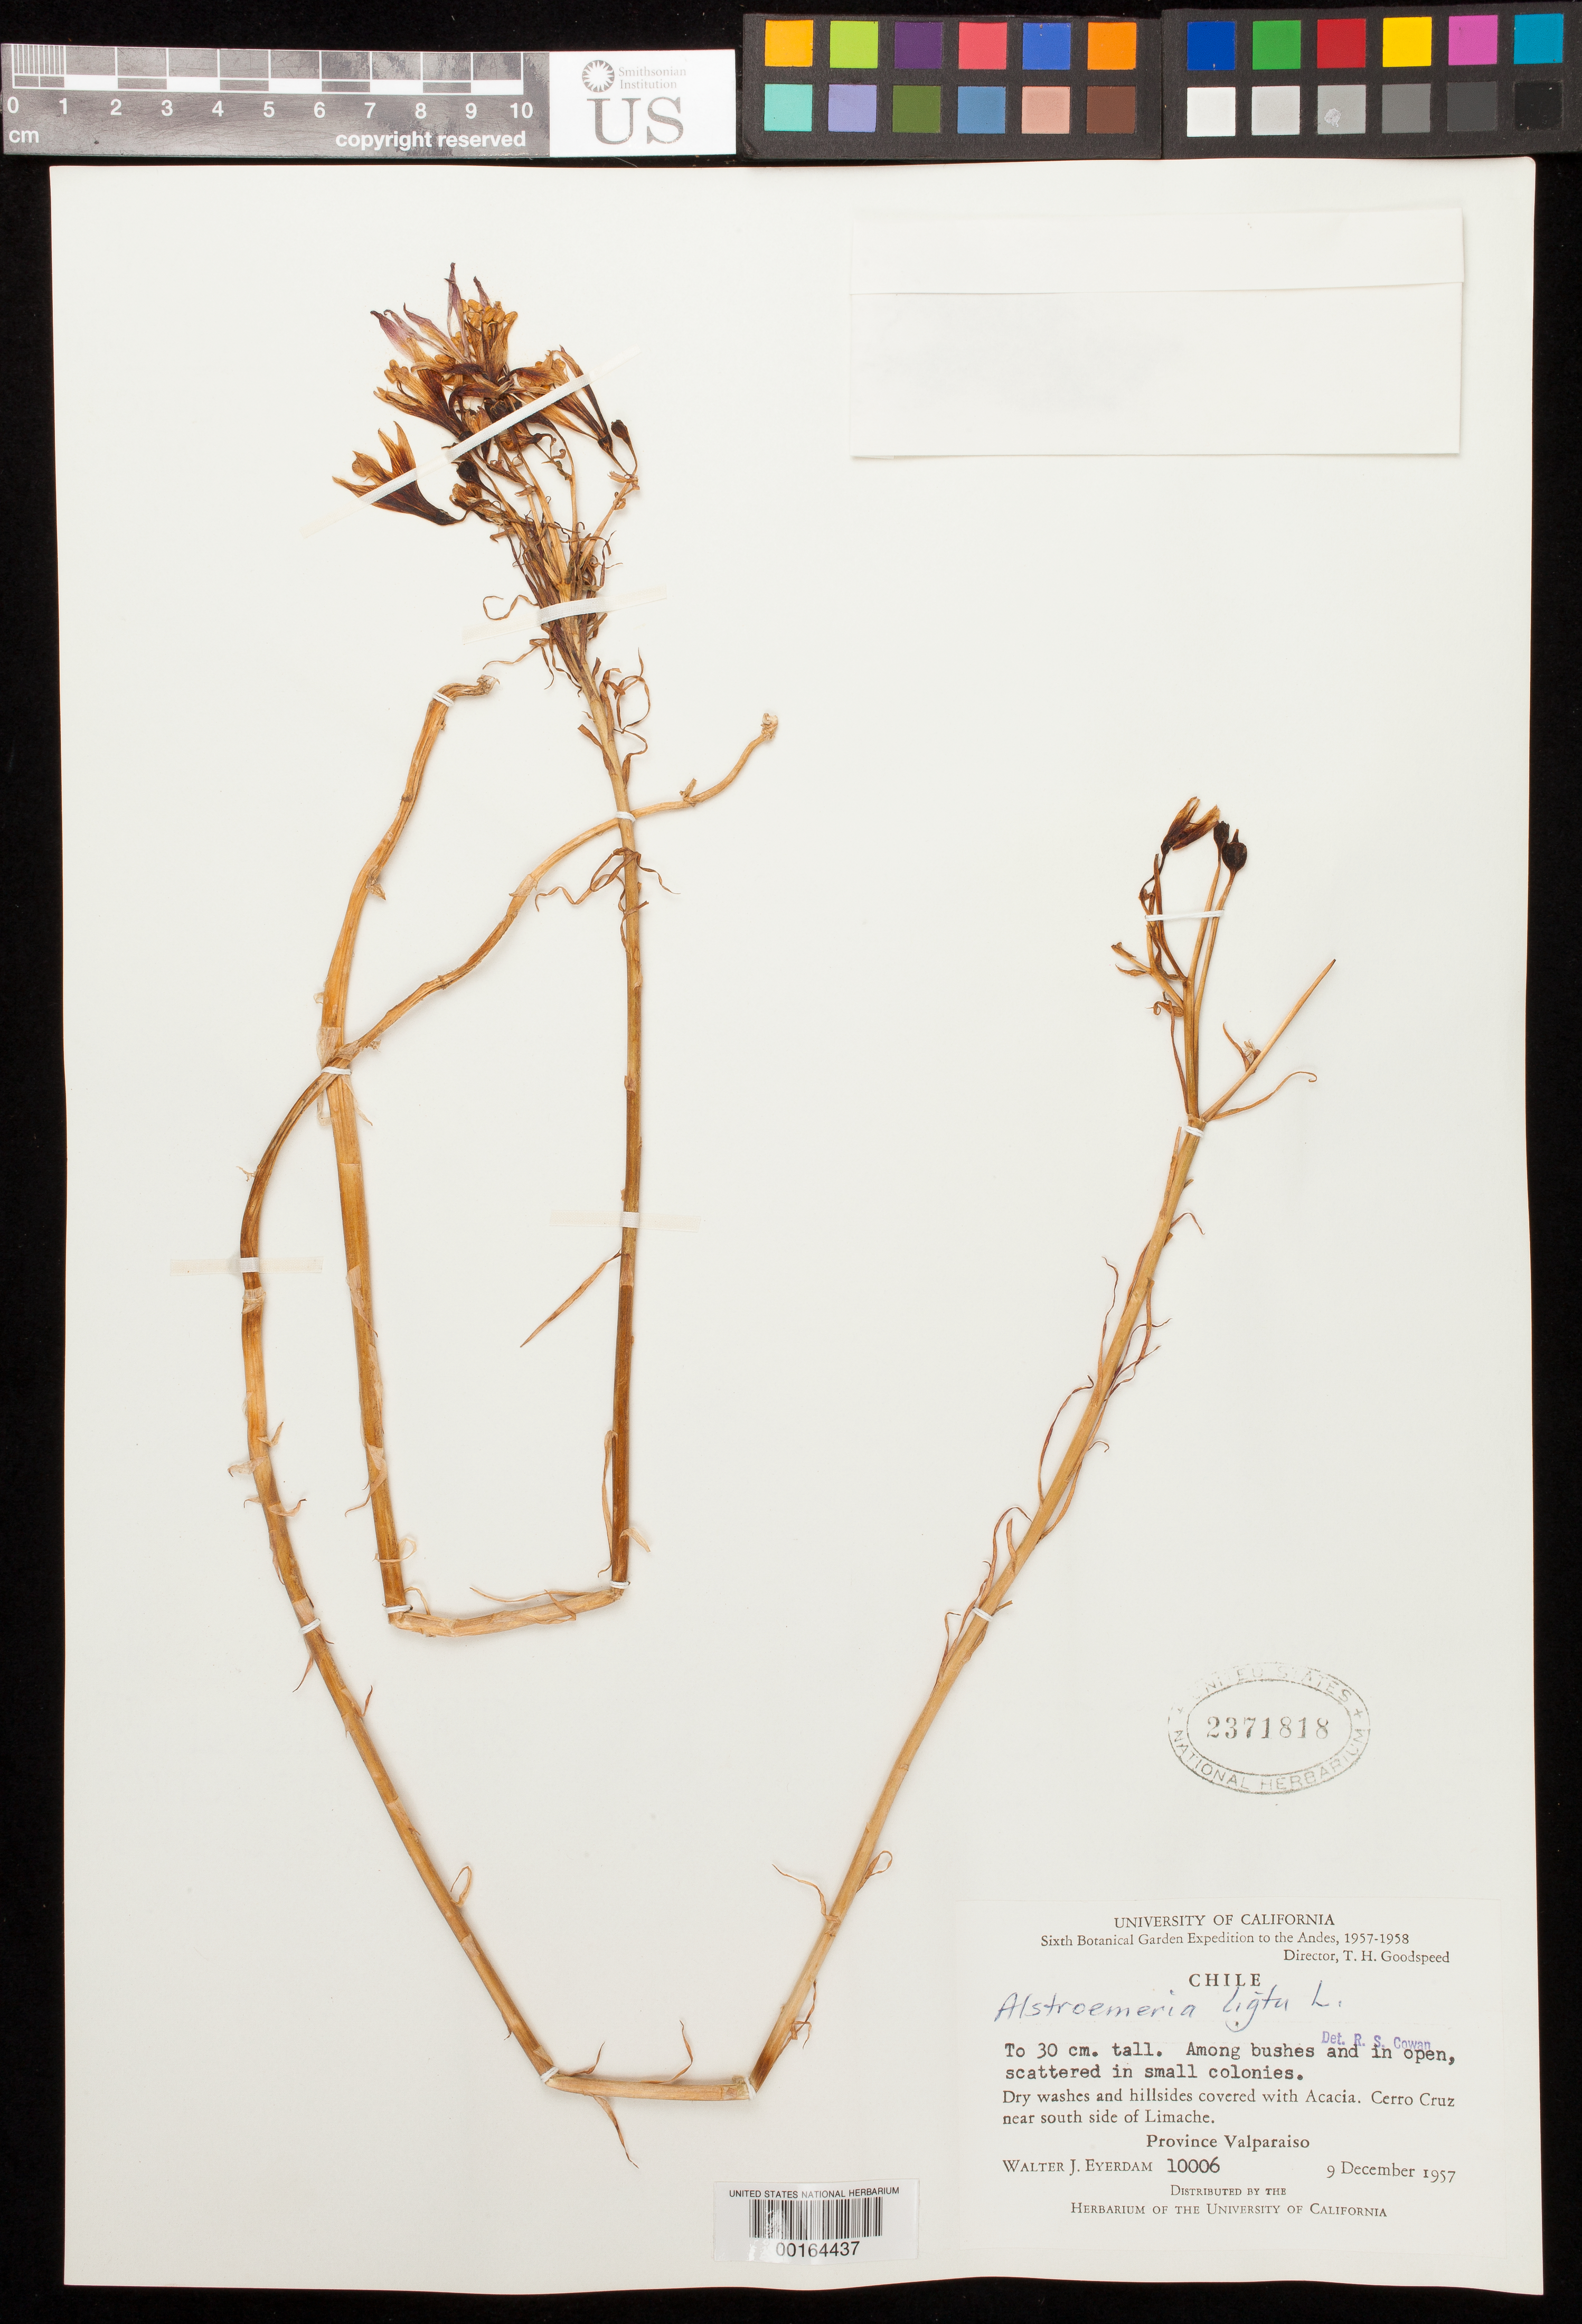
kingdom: Plantae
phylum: Tracheophyta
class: Liliopsida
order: Liliales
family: Alstroemeriaceae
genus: Alstroemeria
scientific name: Alstroemeria ligtu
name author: L.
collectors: W. J. Eyerdam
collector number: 10006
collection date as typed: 09 Dec 1957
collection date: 1957-12-09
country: Chile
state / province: Valparaíso (V)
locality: Cerro cruz near s side of limache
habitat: Among bushes & in open, dry washes & hillsides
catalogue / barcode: US 2371818